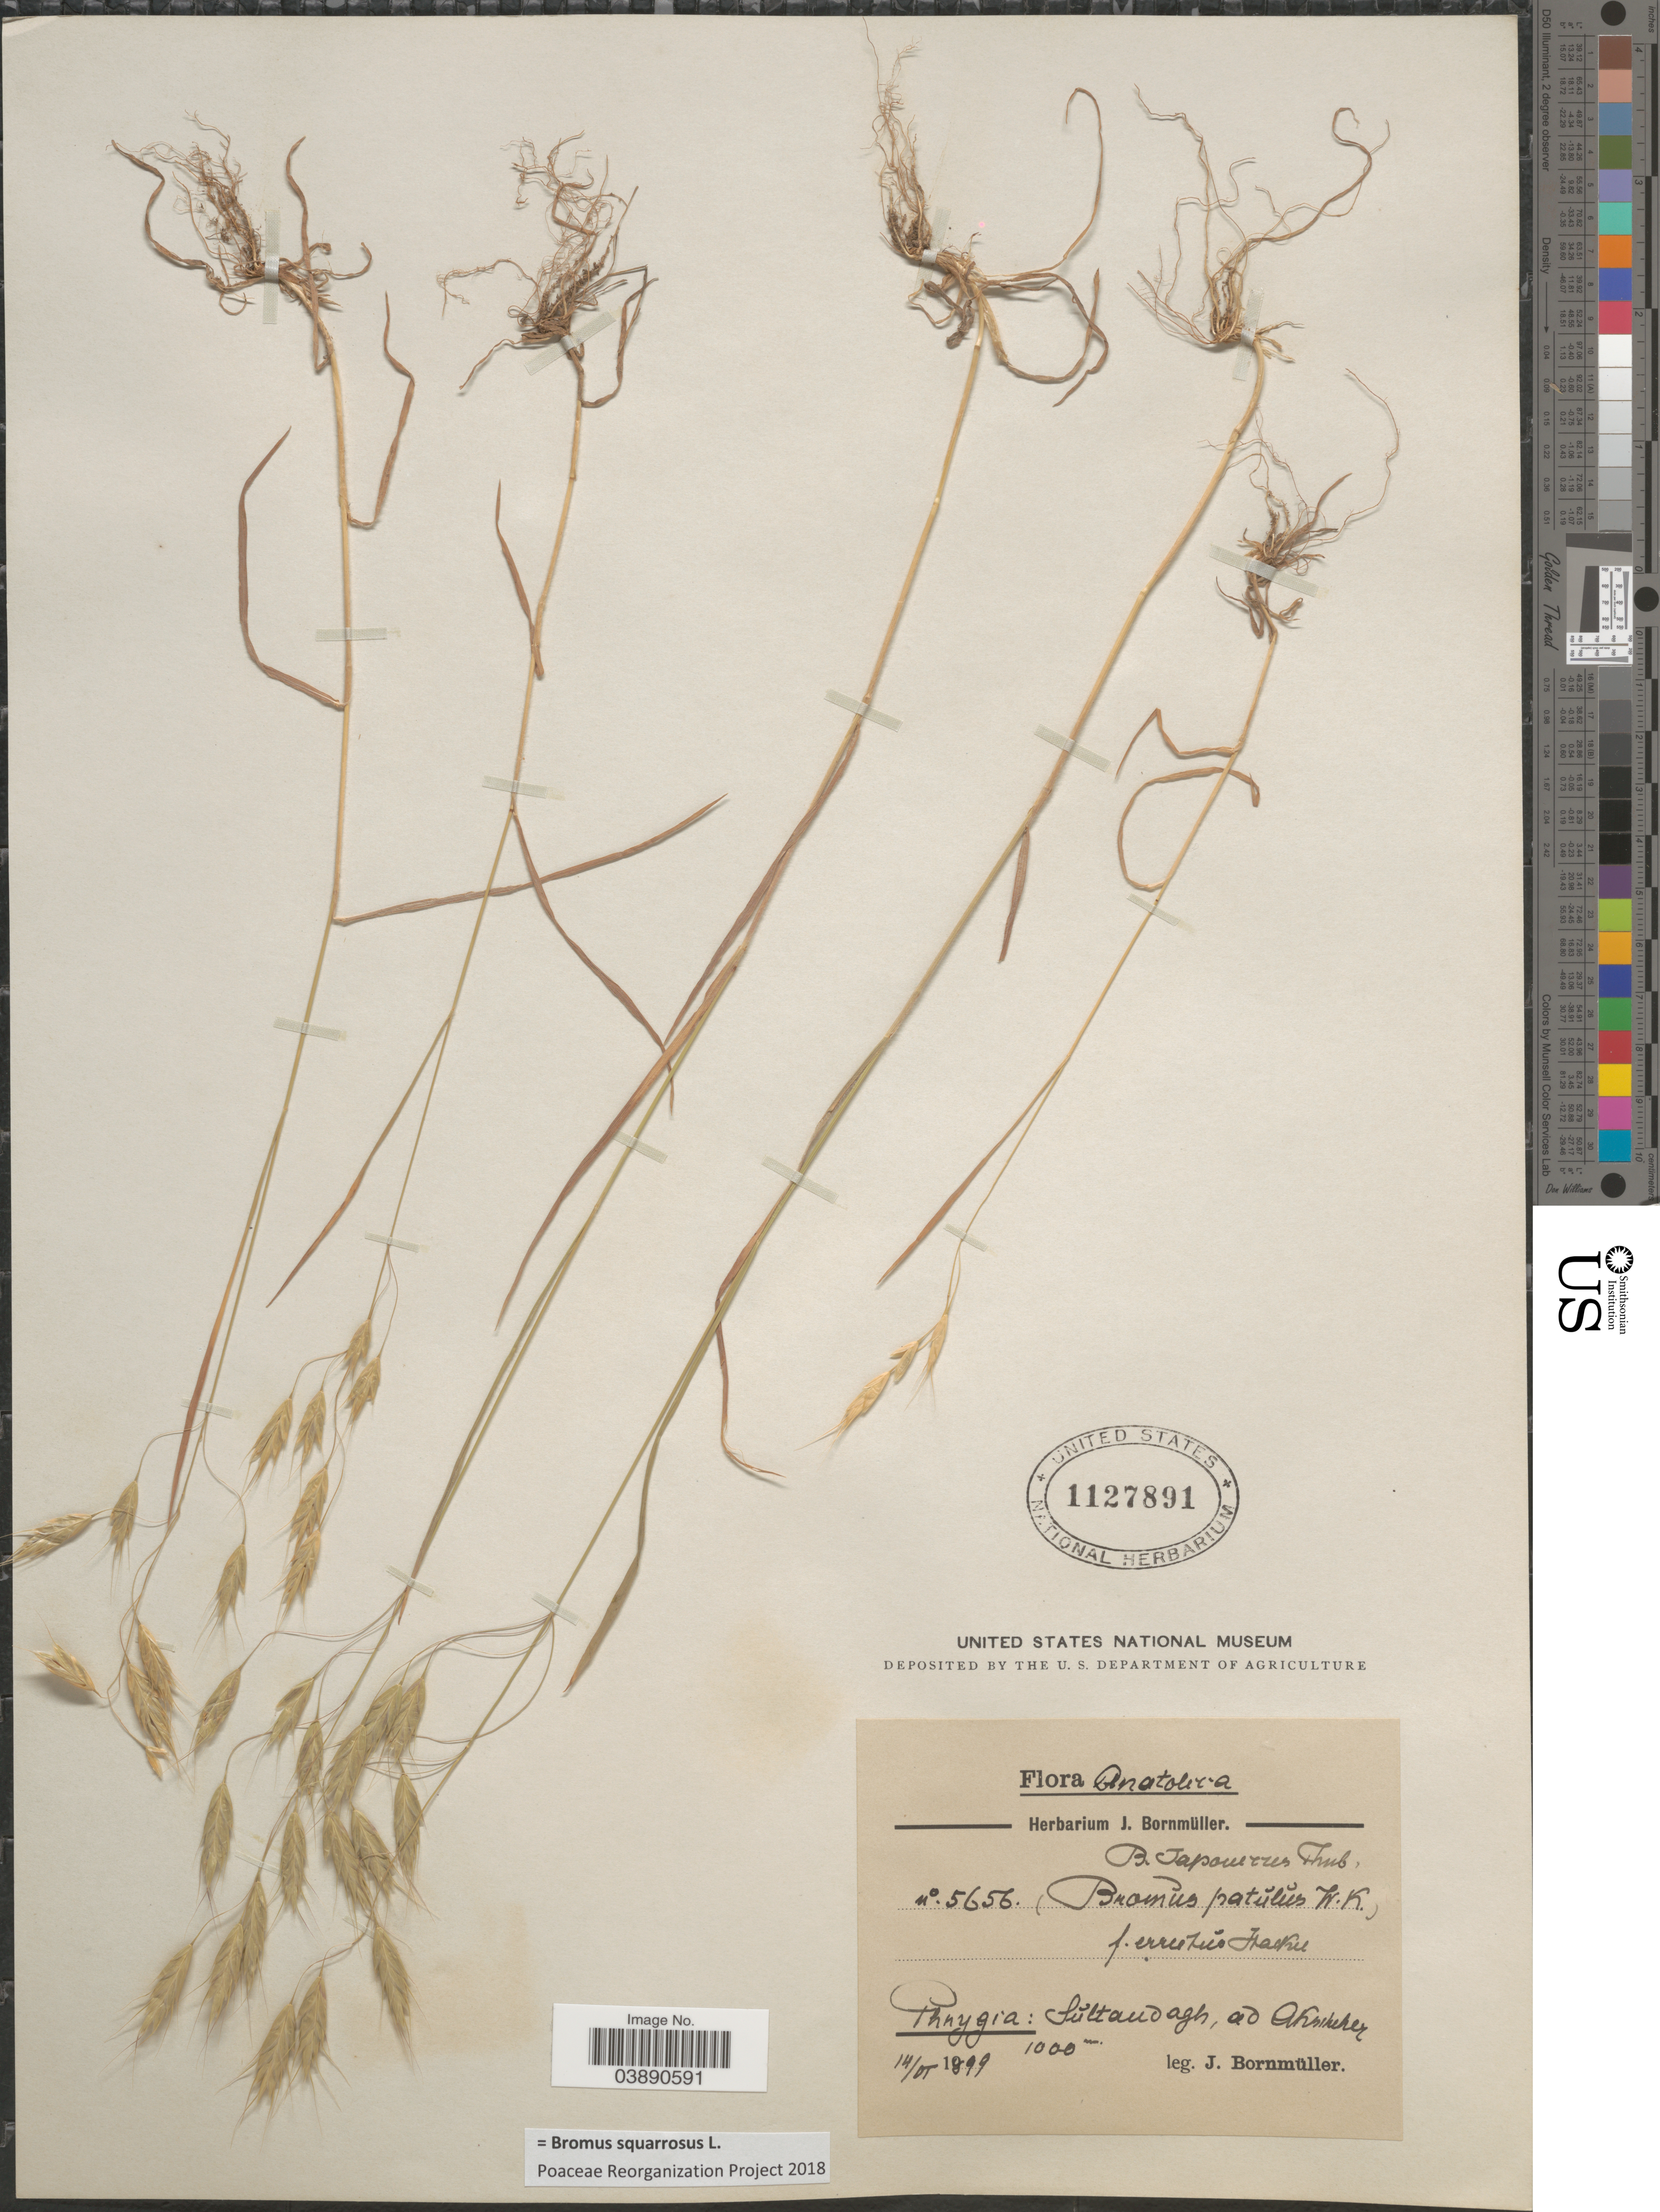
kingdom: Plantae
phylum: Tracheophyta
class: Liliopsida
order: Poales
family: Poaceae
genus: Bromus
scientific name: Bromus squarrosus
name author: L.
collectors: J. Bornmüller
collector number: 5656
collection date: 1899-06-14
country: Turkey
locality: Anatolica. Phygia: Sultandagh, ad Akshiher.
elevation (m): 1000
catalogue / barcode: US 1127891